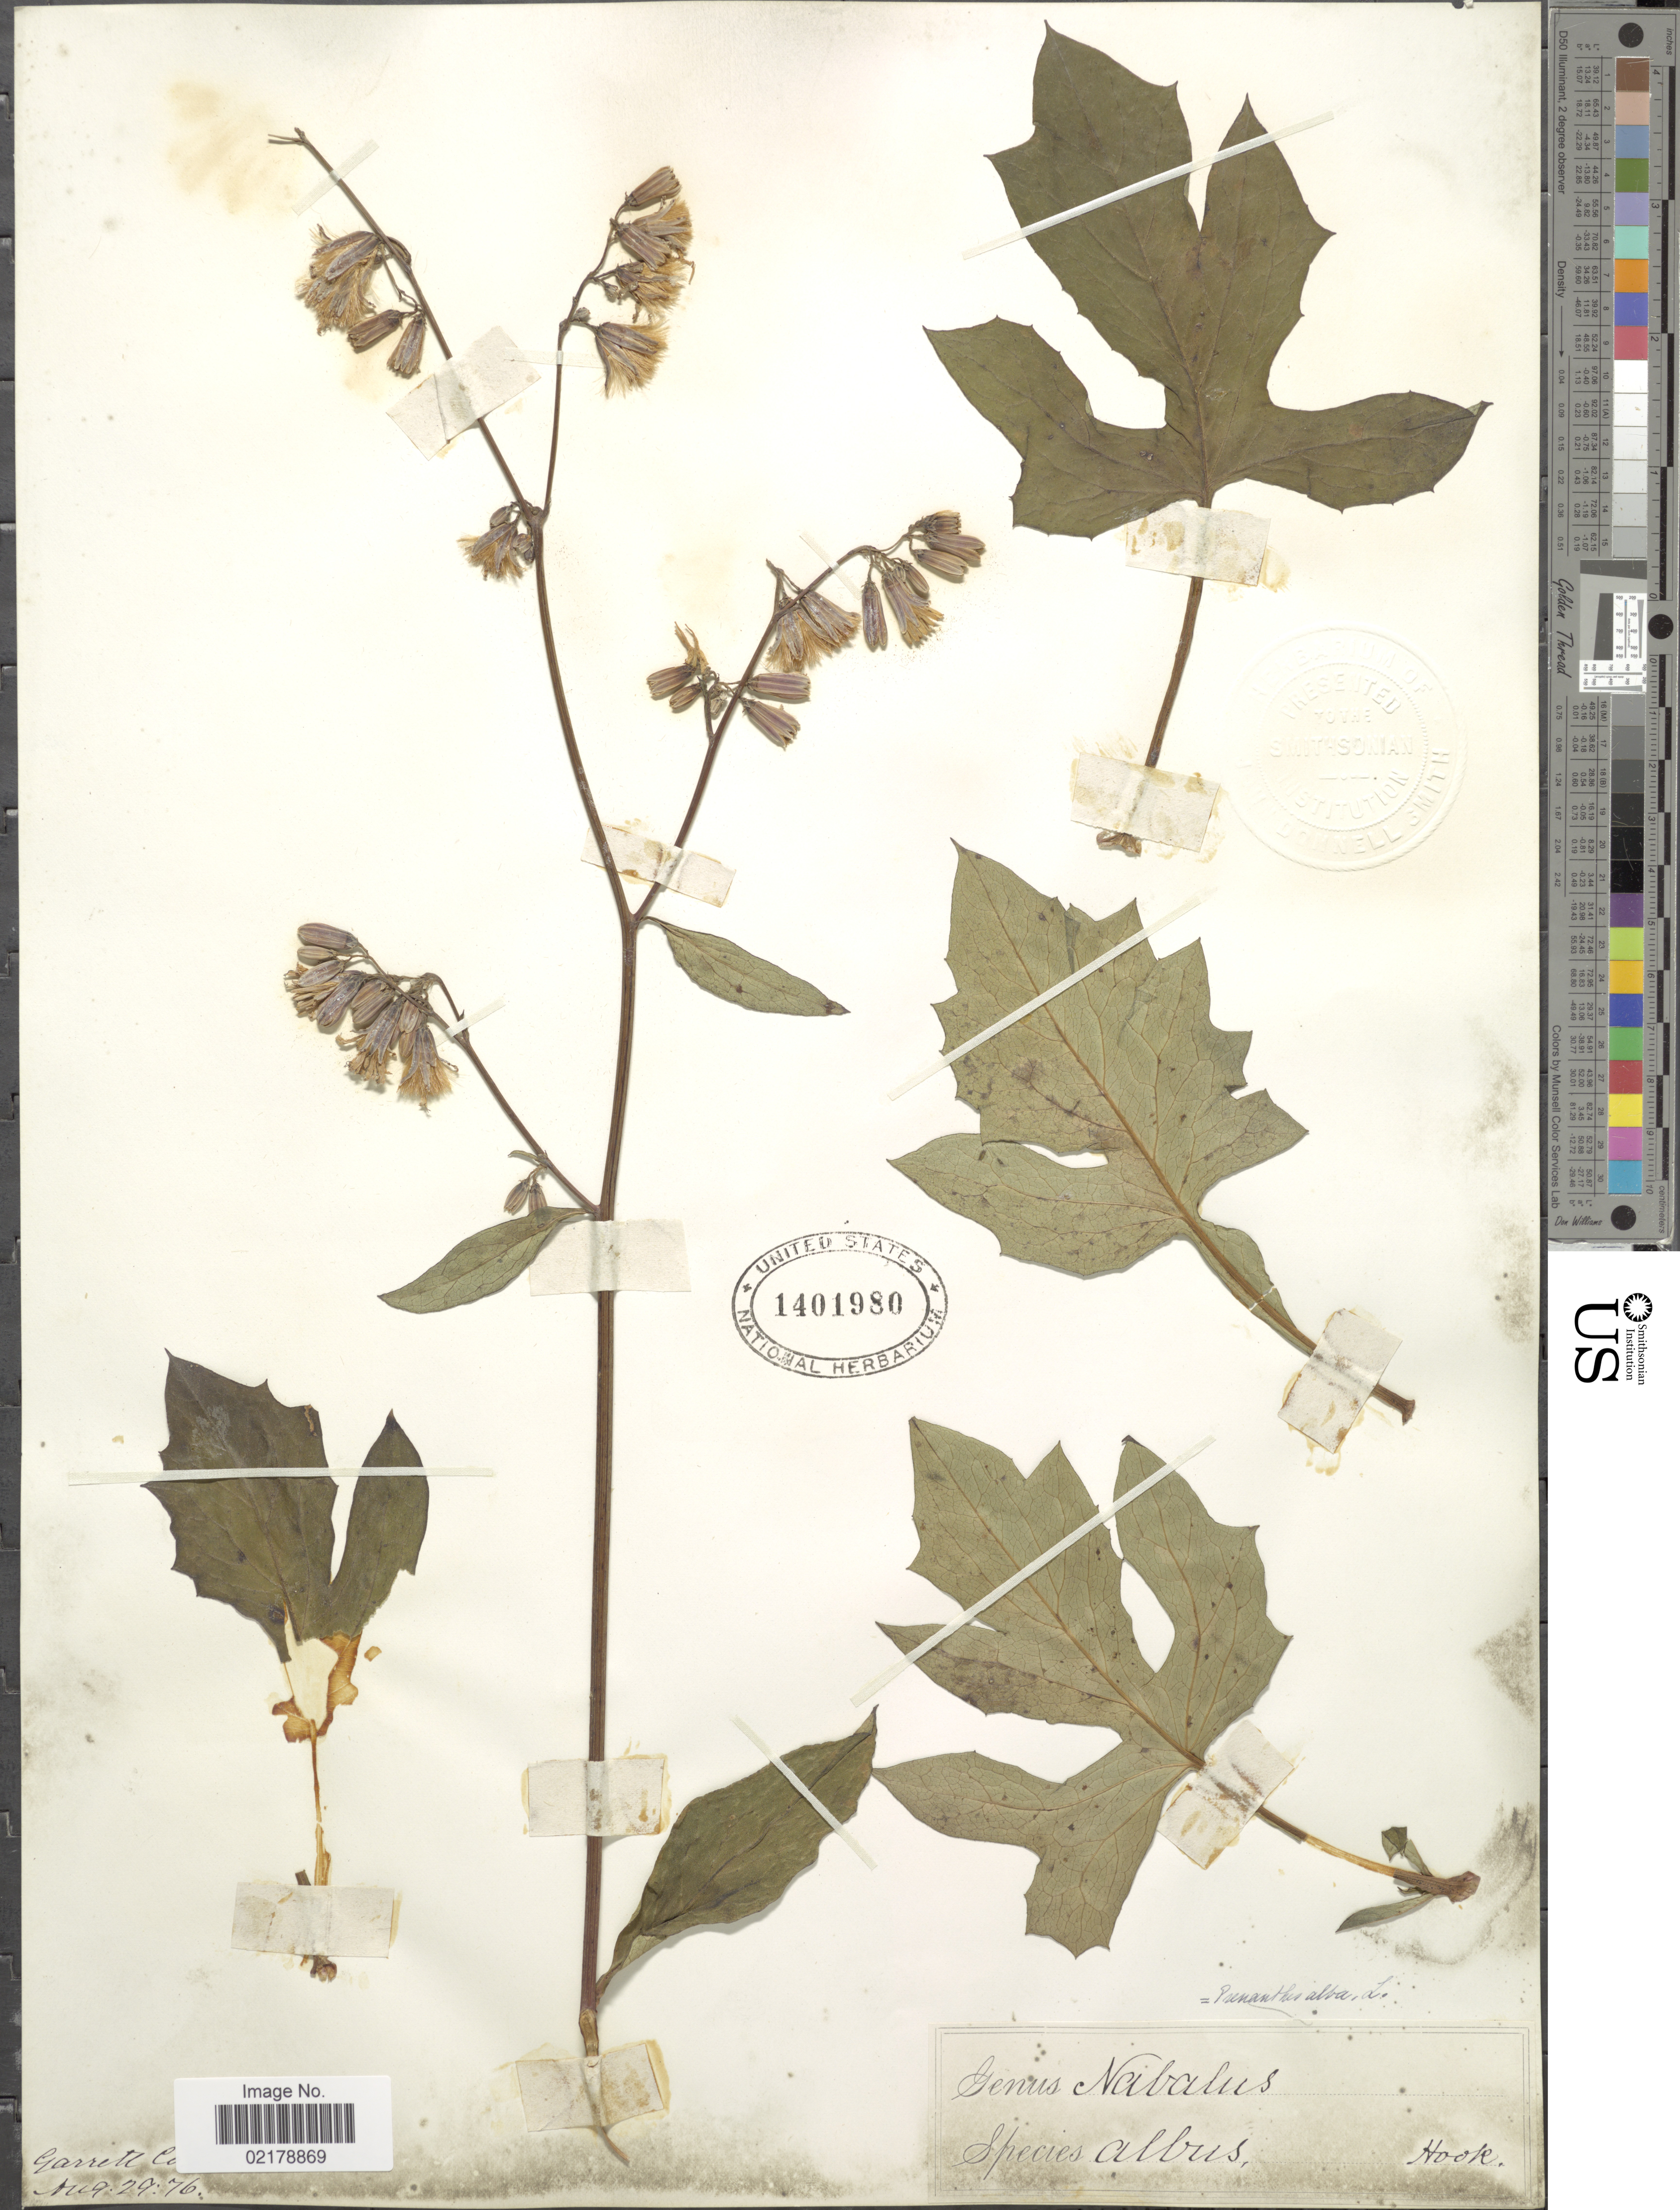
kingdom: Plantae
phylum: Tracheophyta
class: Magnoliopsida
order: Asterales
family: Asteraceae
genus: Nabalus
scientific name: Nabalus albus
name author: (L.) Hook.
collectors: ex Herb. John Donnell Smith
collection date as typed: Transcribed d/m/y: 29/8/76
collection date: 1876-08-29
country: United States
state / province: Maryland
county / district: Garrett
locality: Garrett Co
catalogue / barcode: US 1401980